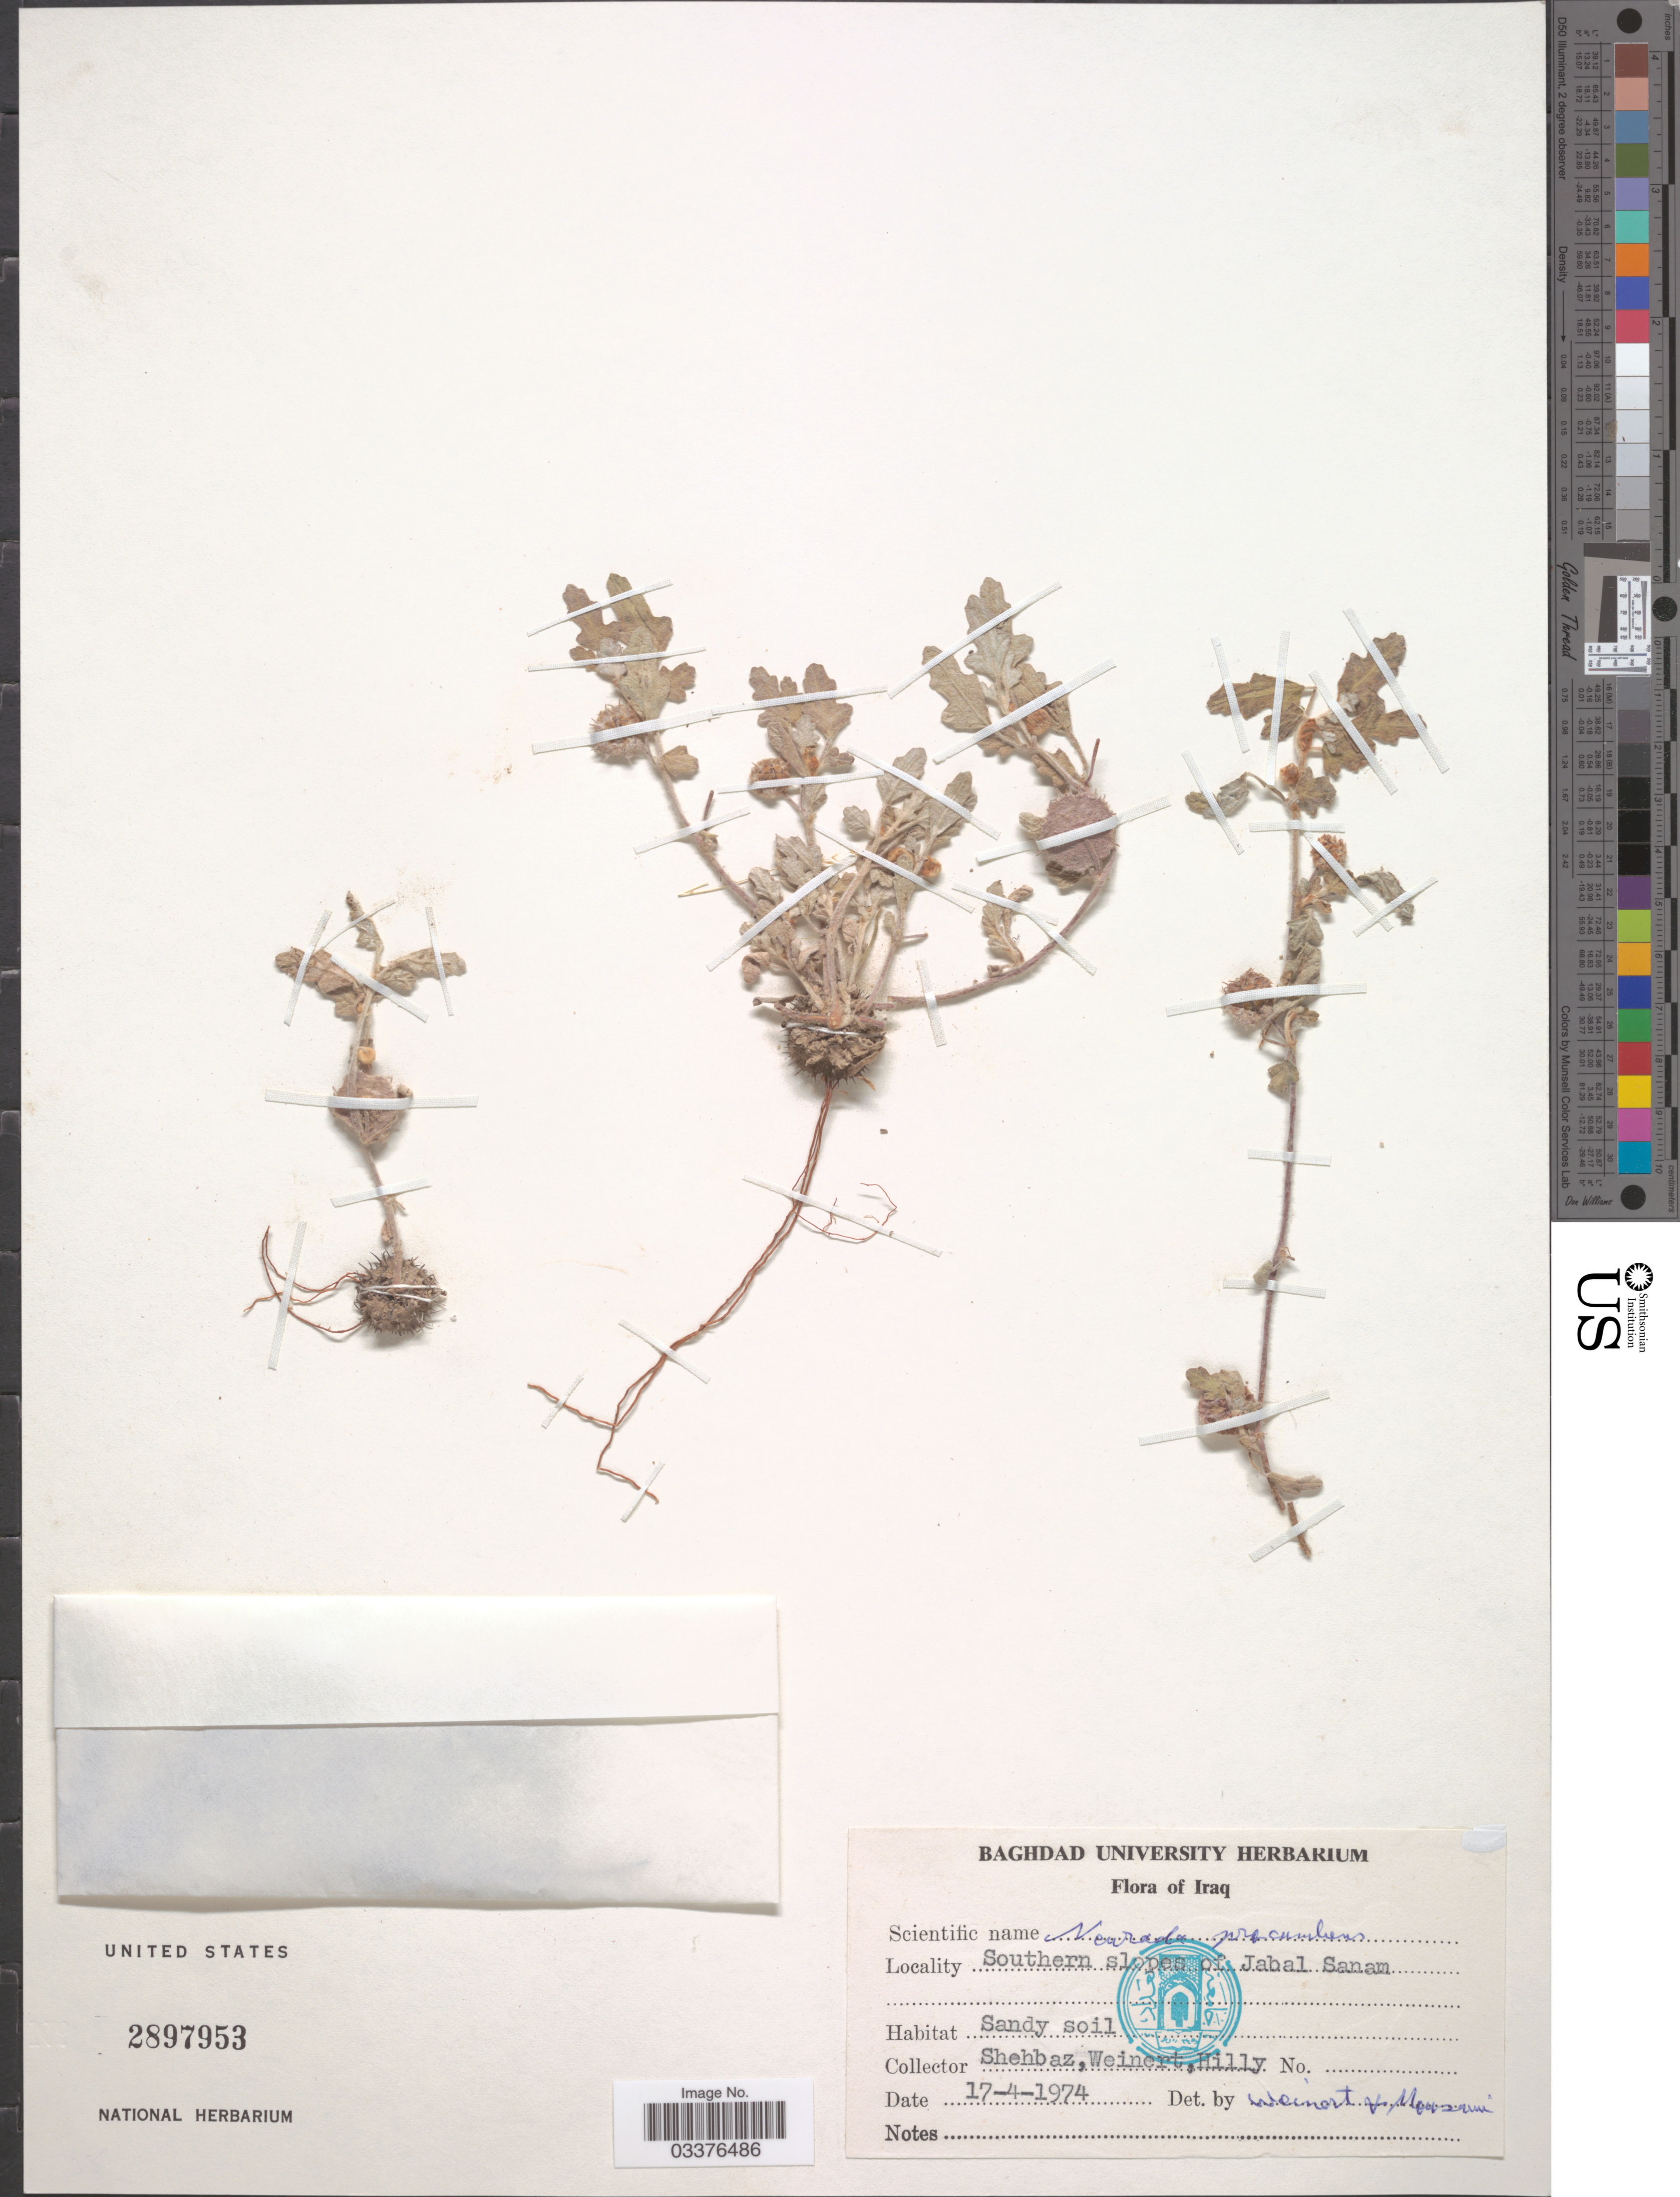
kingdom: Plantae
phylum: Tracheophyta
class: Magnoliopsida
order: Malvales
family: Neuradaceae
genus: Neurada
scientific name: Neurada procumbens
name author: L.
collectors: Shehbaz, Weinert, -- & Hilly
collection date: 1974-04-17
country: Iraq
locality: Southern slopes of Jabal Sanam.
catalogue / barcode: US 2897953